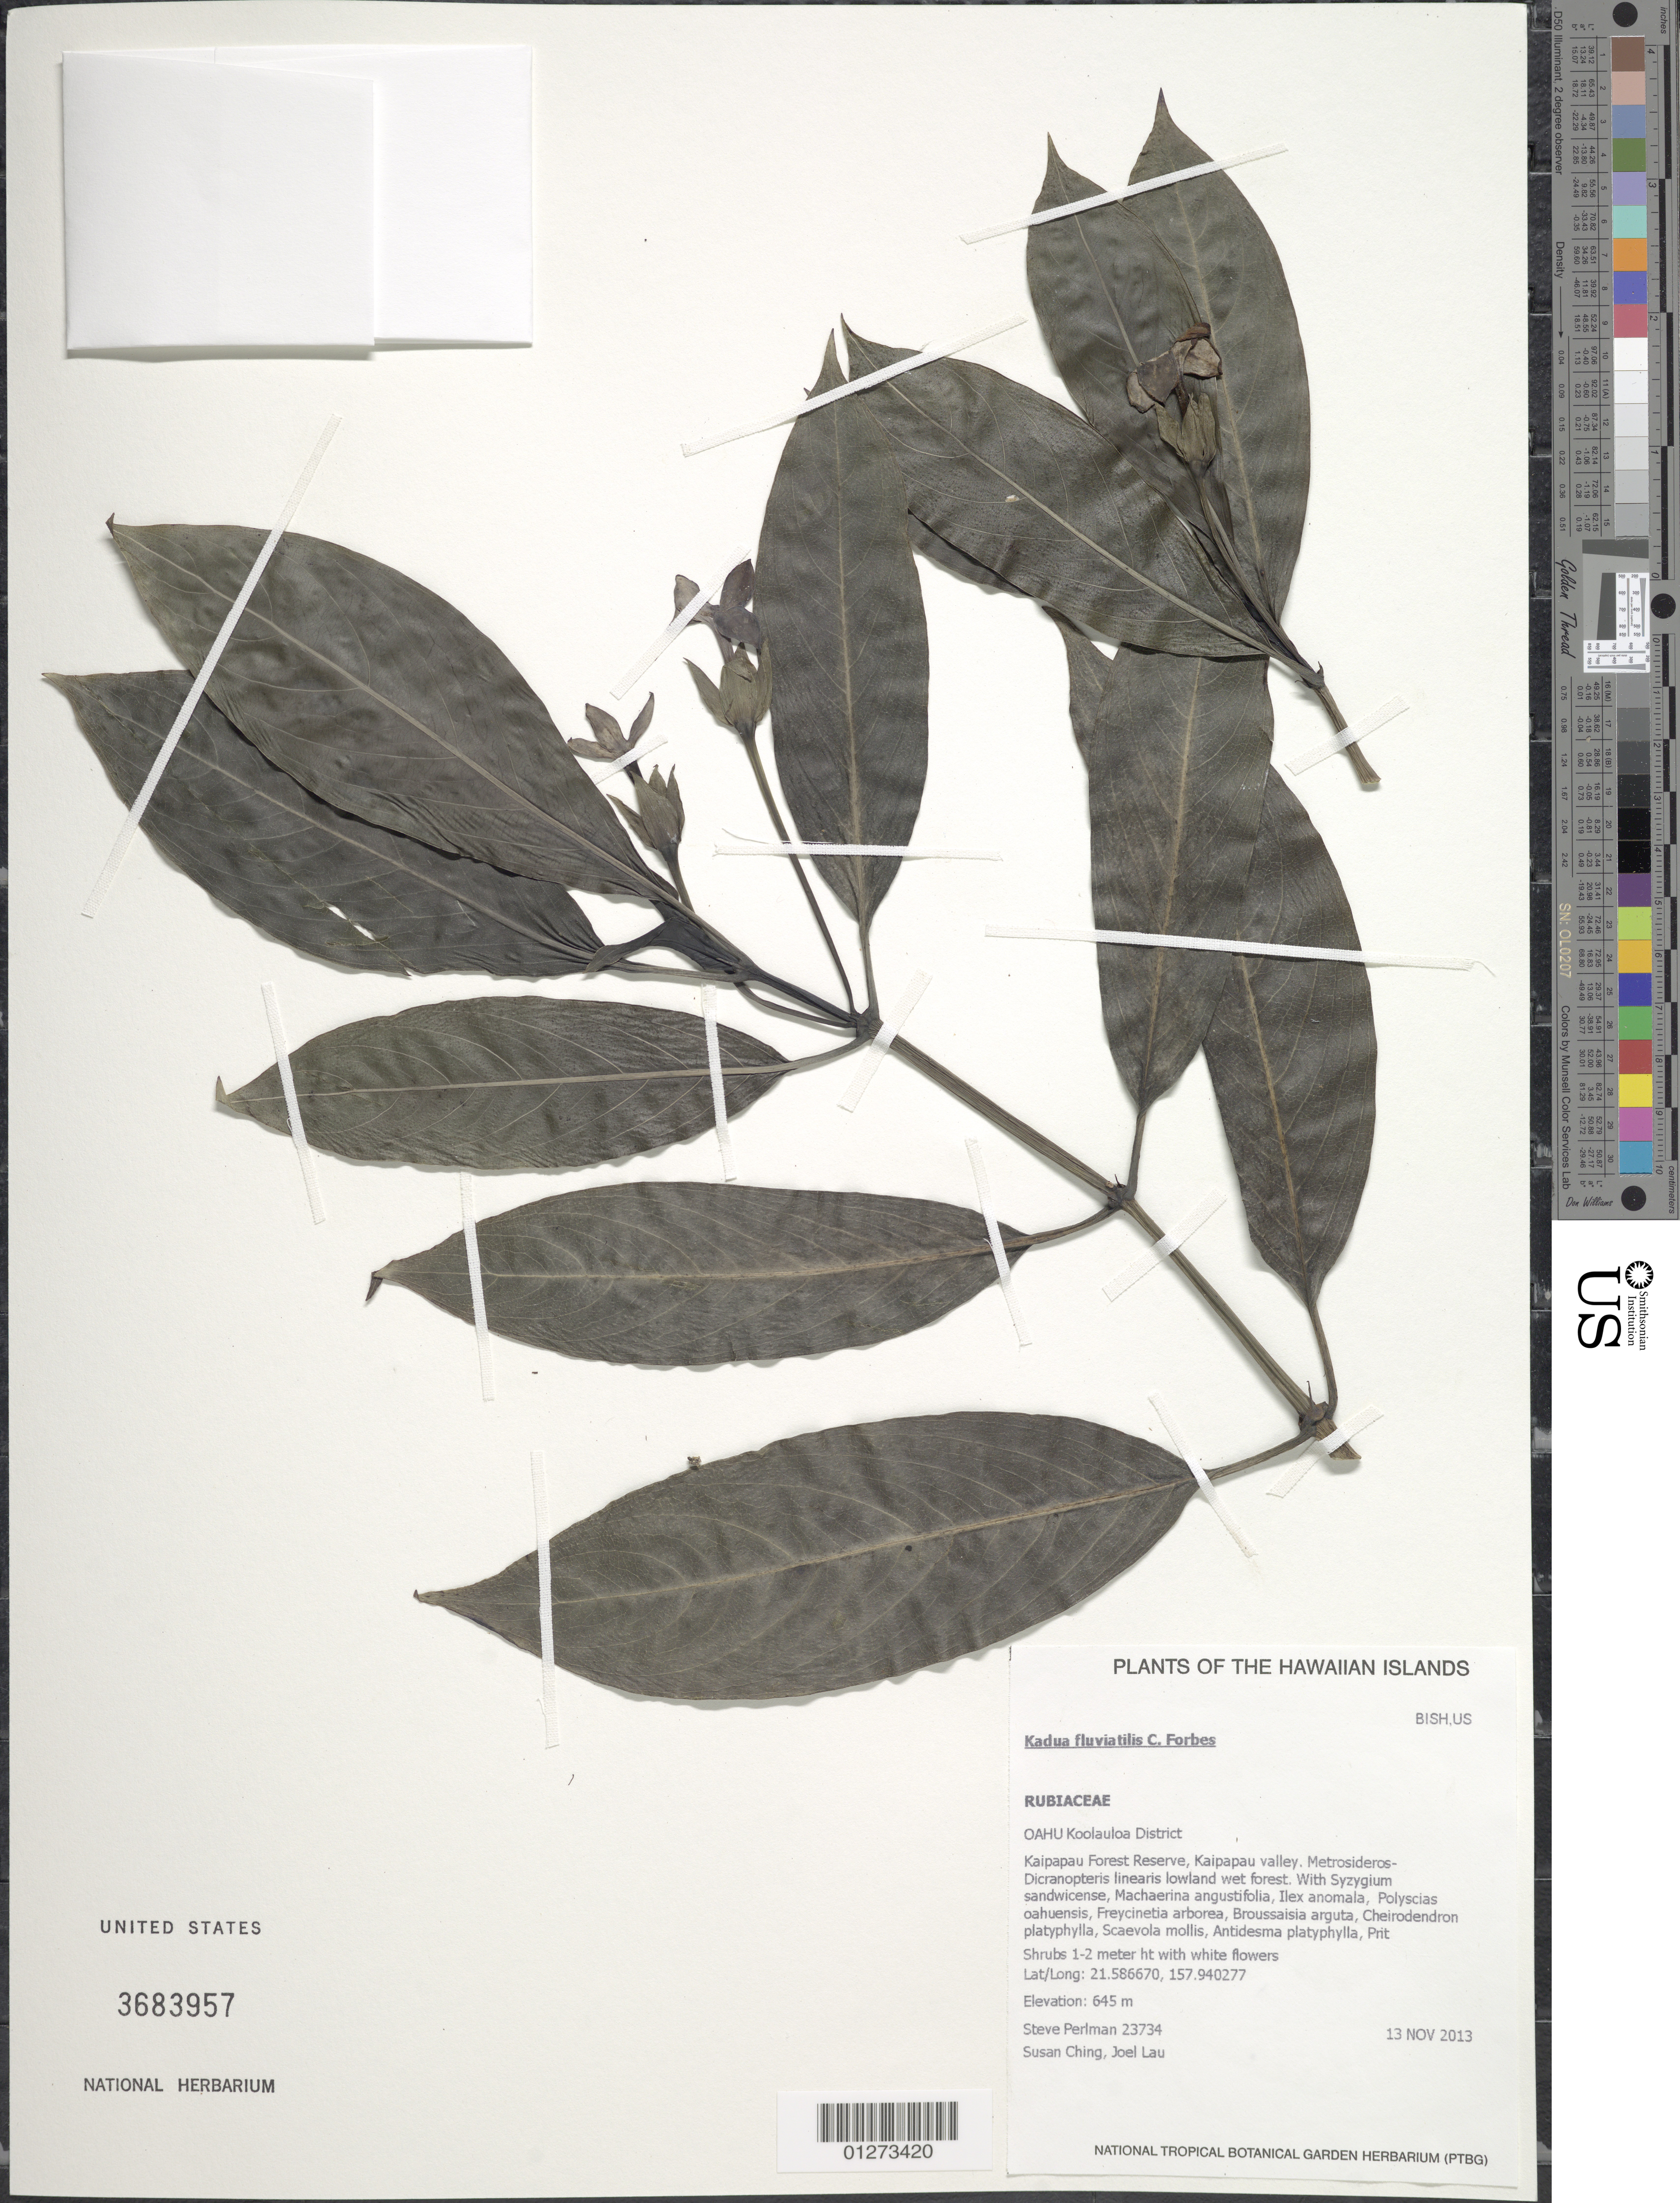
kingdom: Plantae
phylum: Tracheophyta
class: Magnoliopsida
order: Gentianales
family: Rubiaceae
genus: Kadua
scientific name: Kadua fluviatilis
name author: C.N. Forbes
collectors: S. P. Perlman, S. Ching & J. Lau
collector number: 23734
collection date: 2013-11-13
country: United States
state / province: Hawaii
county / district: Honolulu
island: Oahu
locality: Koolauloa District, Kaipapau Forest Reserve, Kaipapau Valley.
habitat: Lowland wet forest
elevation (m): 645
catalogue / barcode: US 3683957